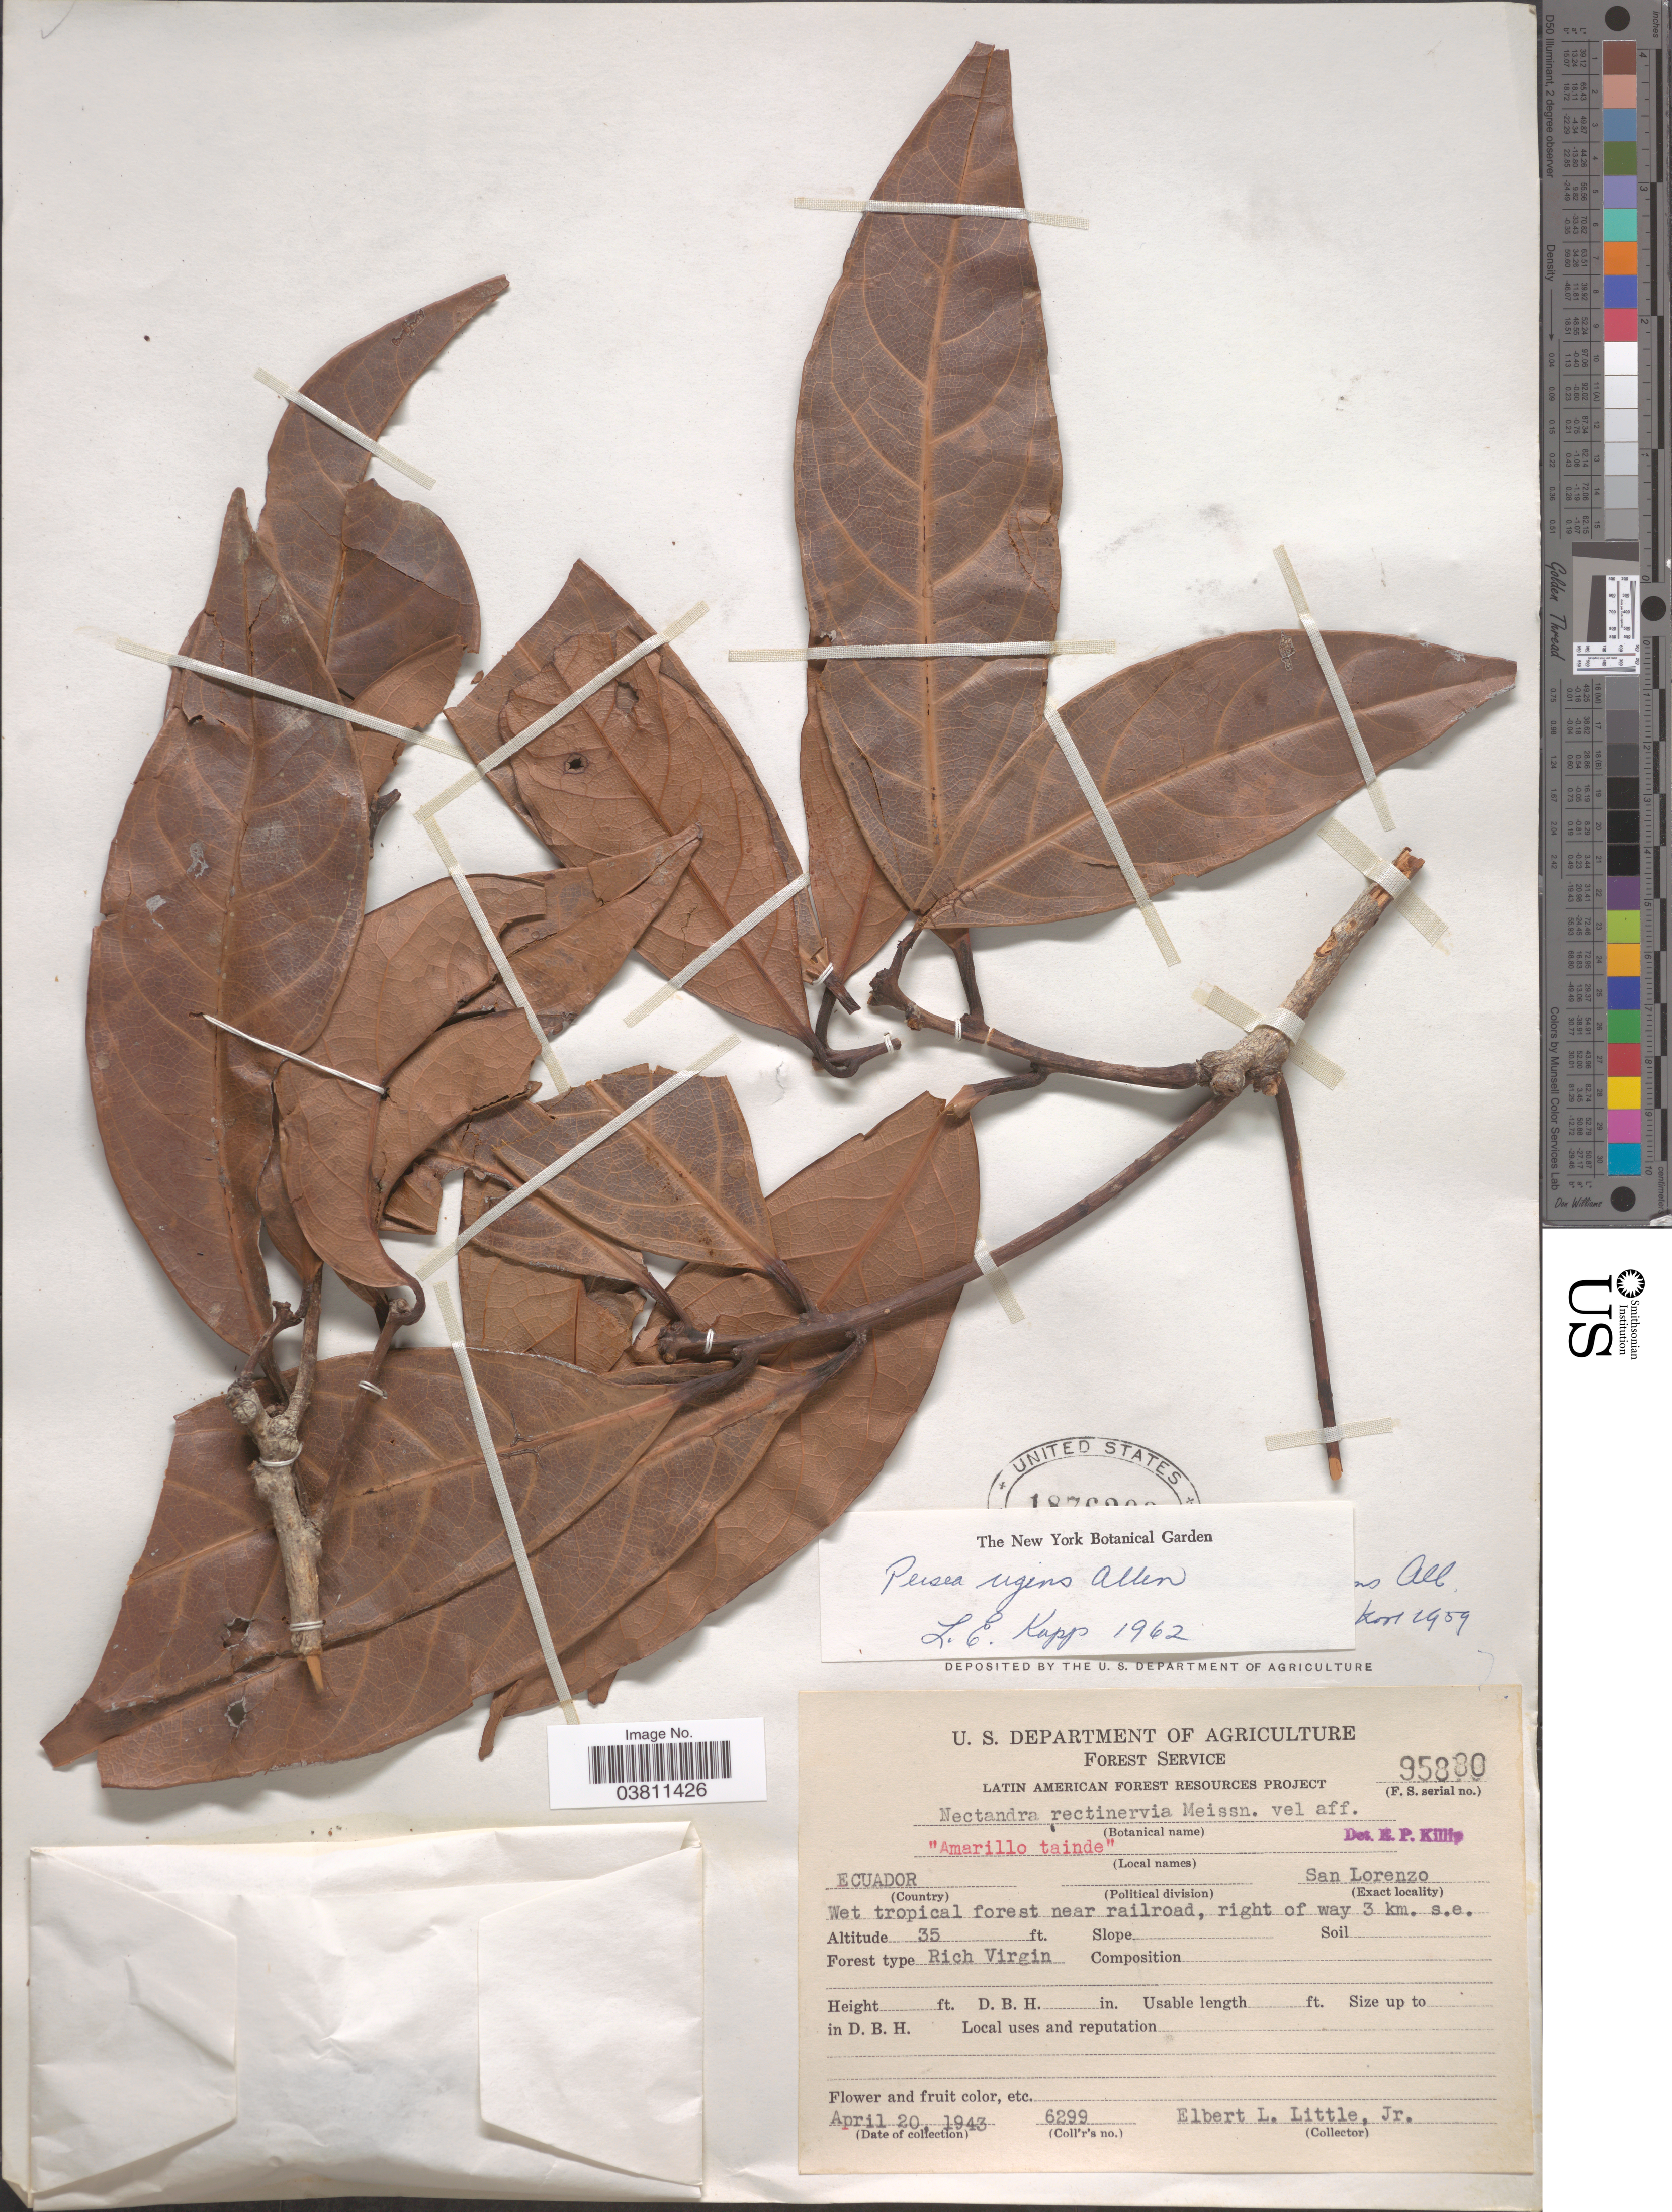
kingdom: Plantae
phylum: Tracheophyta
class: Magnoliopsida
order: Laurales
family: Lauraceae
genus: Persea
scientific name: Persea rigens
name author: C.K. Allen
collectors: E. L. Little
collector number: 6299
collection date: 1943-04-20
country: Ecuador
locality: San Lorenzo, Wet tropical forest near railroad, right of way 3 km. s.e.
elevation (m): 11